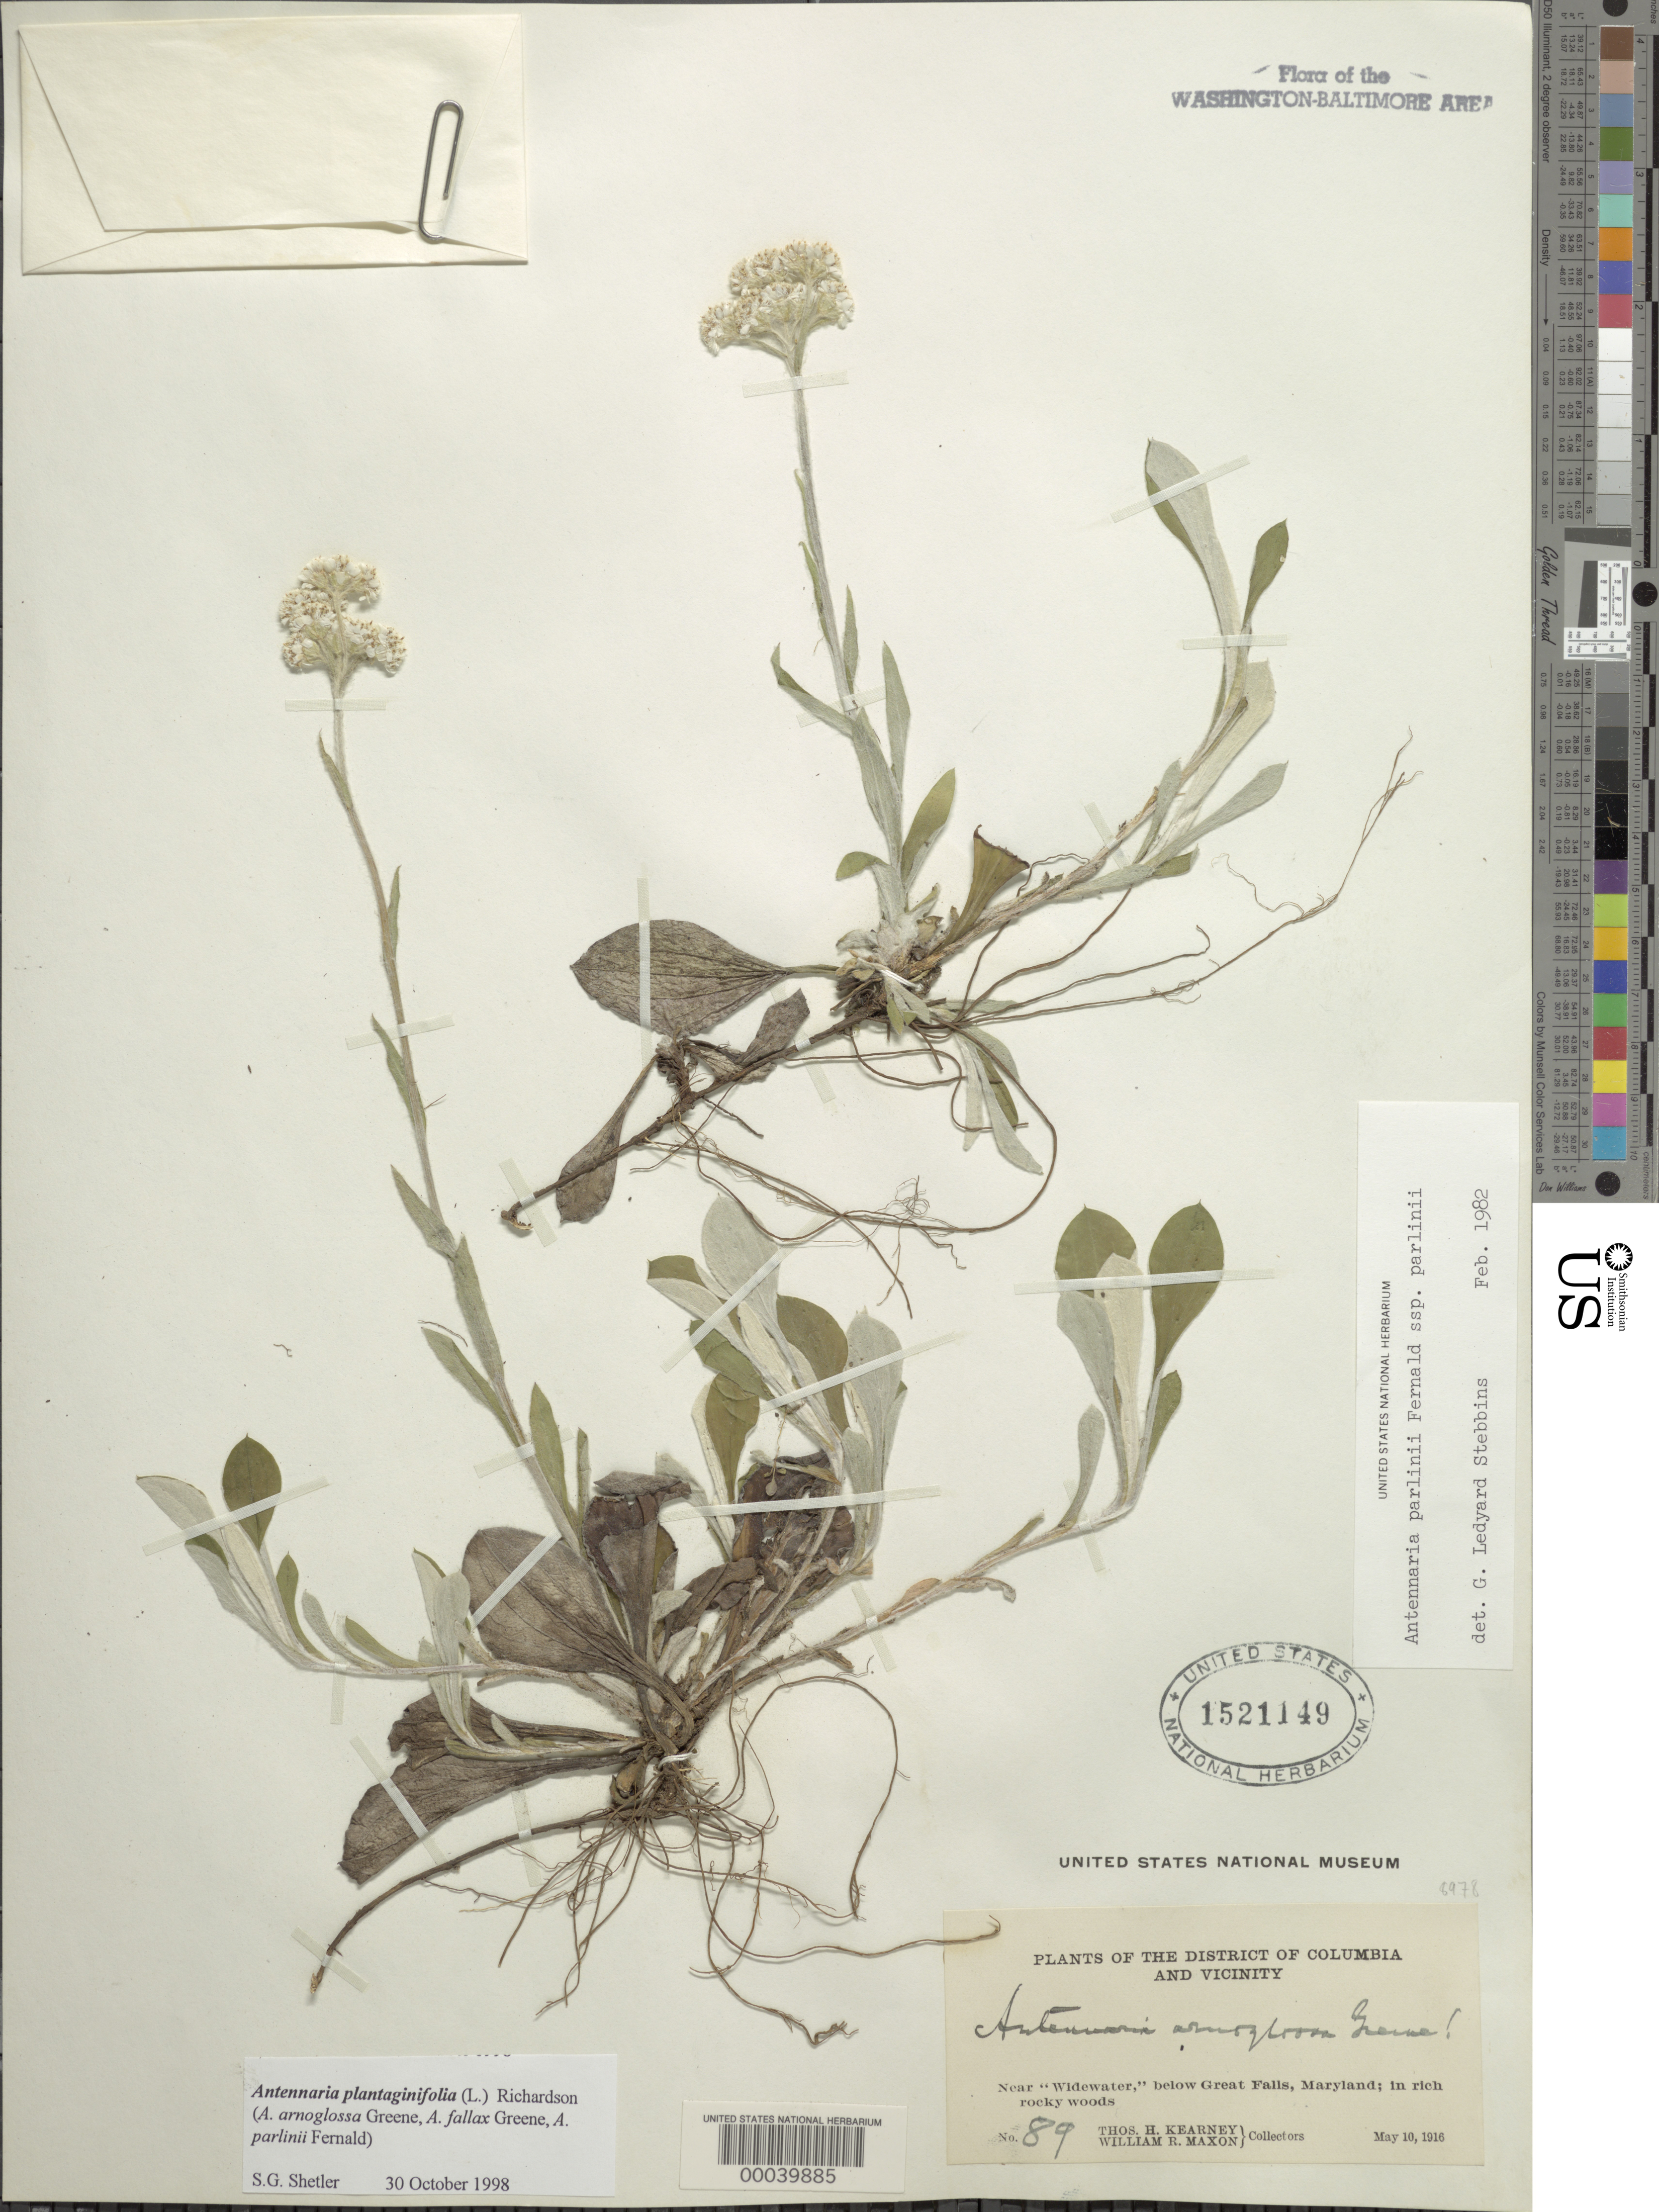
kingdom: Plantae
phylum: Tracheophyta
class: Magnoliopsida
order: Asterales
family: Asteraceae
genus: Antennaria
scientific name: Antennaria plantaginifolia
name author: (L.) Richardson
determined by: Stebbins, G. L.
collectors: T. H. Kearney & W. R. Maxon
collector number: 89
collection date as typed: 10 May 1916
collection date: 1916-05-10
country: United States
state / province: Maryland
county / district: Montgomery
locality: Near Widewater below Great Falls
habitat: Rich rocky woods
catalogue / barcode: US 1521149